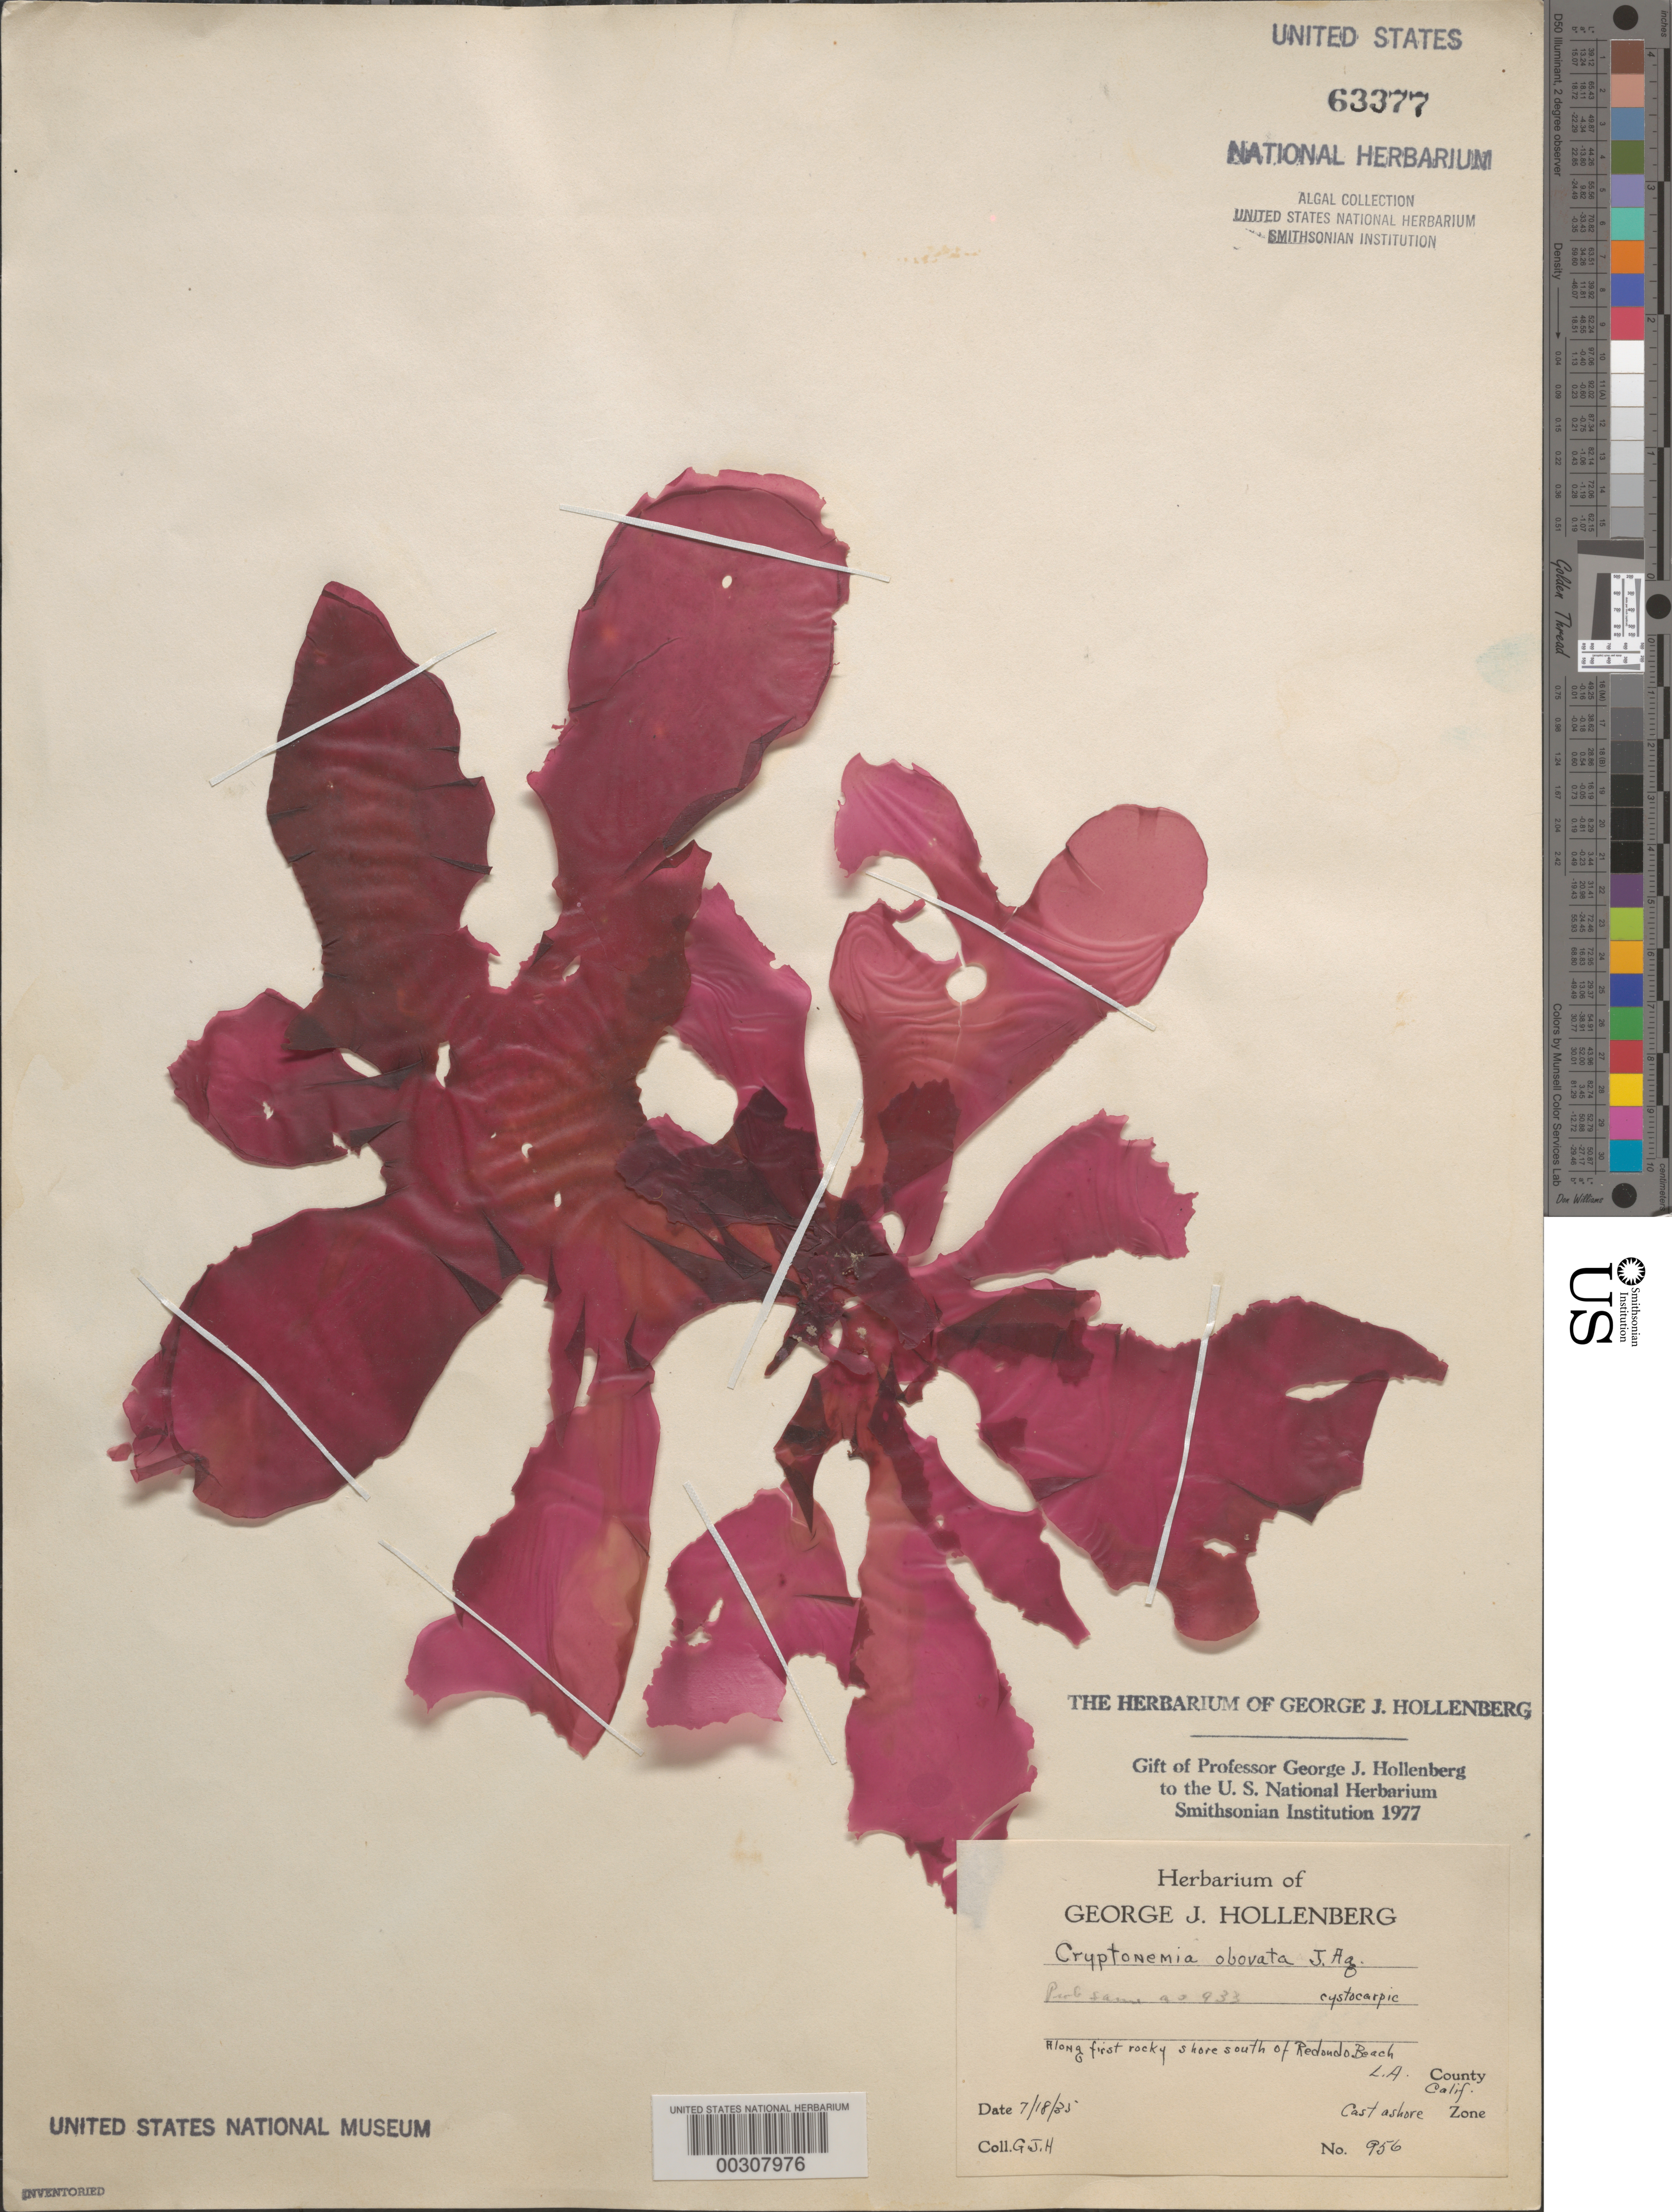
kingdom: Plantae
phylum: Rhodophyta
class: Florideophyceae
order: Halymeniales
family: Halymeniaceae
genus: Cryptonemia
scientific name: Cryptonemia obovata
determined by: Hollenberg, George J.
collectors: G. Hollenberg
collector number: GJH 956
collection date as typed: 18 Jul 1935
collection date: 1935-07-18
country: United States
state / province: California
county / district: Los Angeles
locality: First rocky shore south of Redondo Beach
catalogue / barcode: US 63377